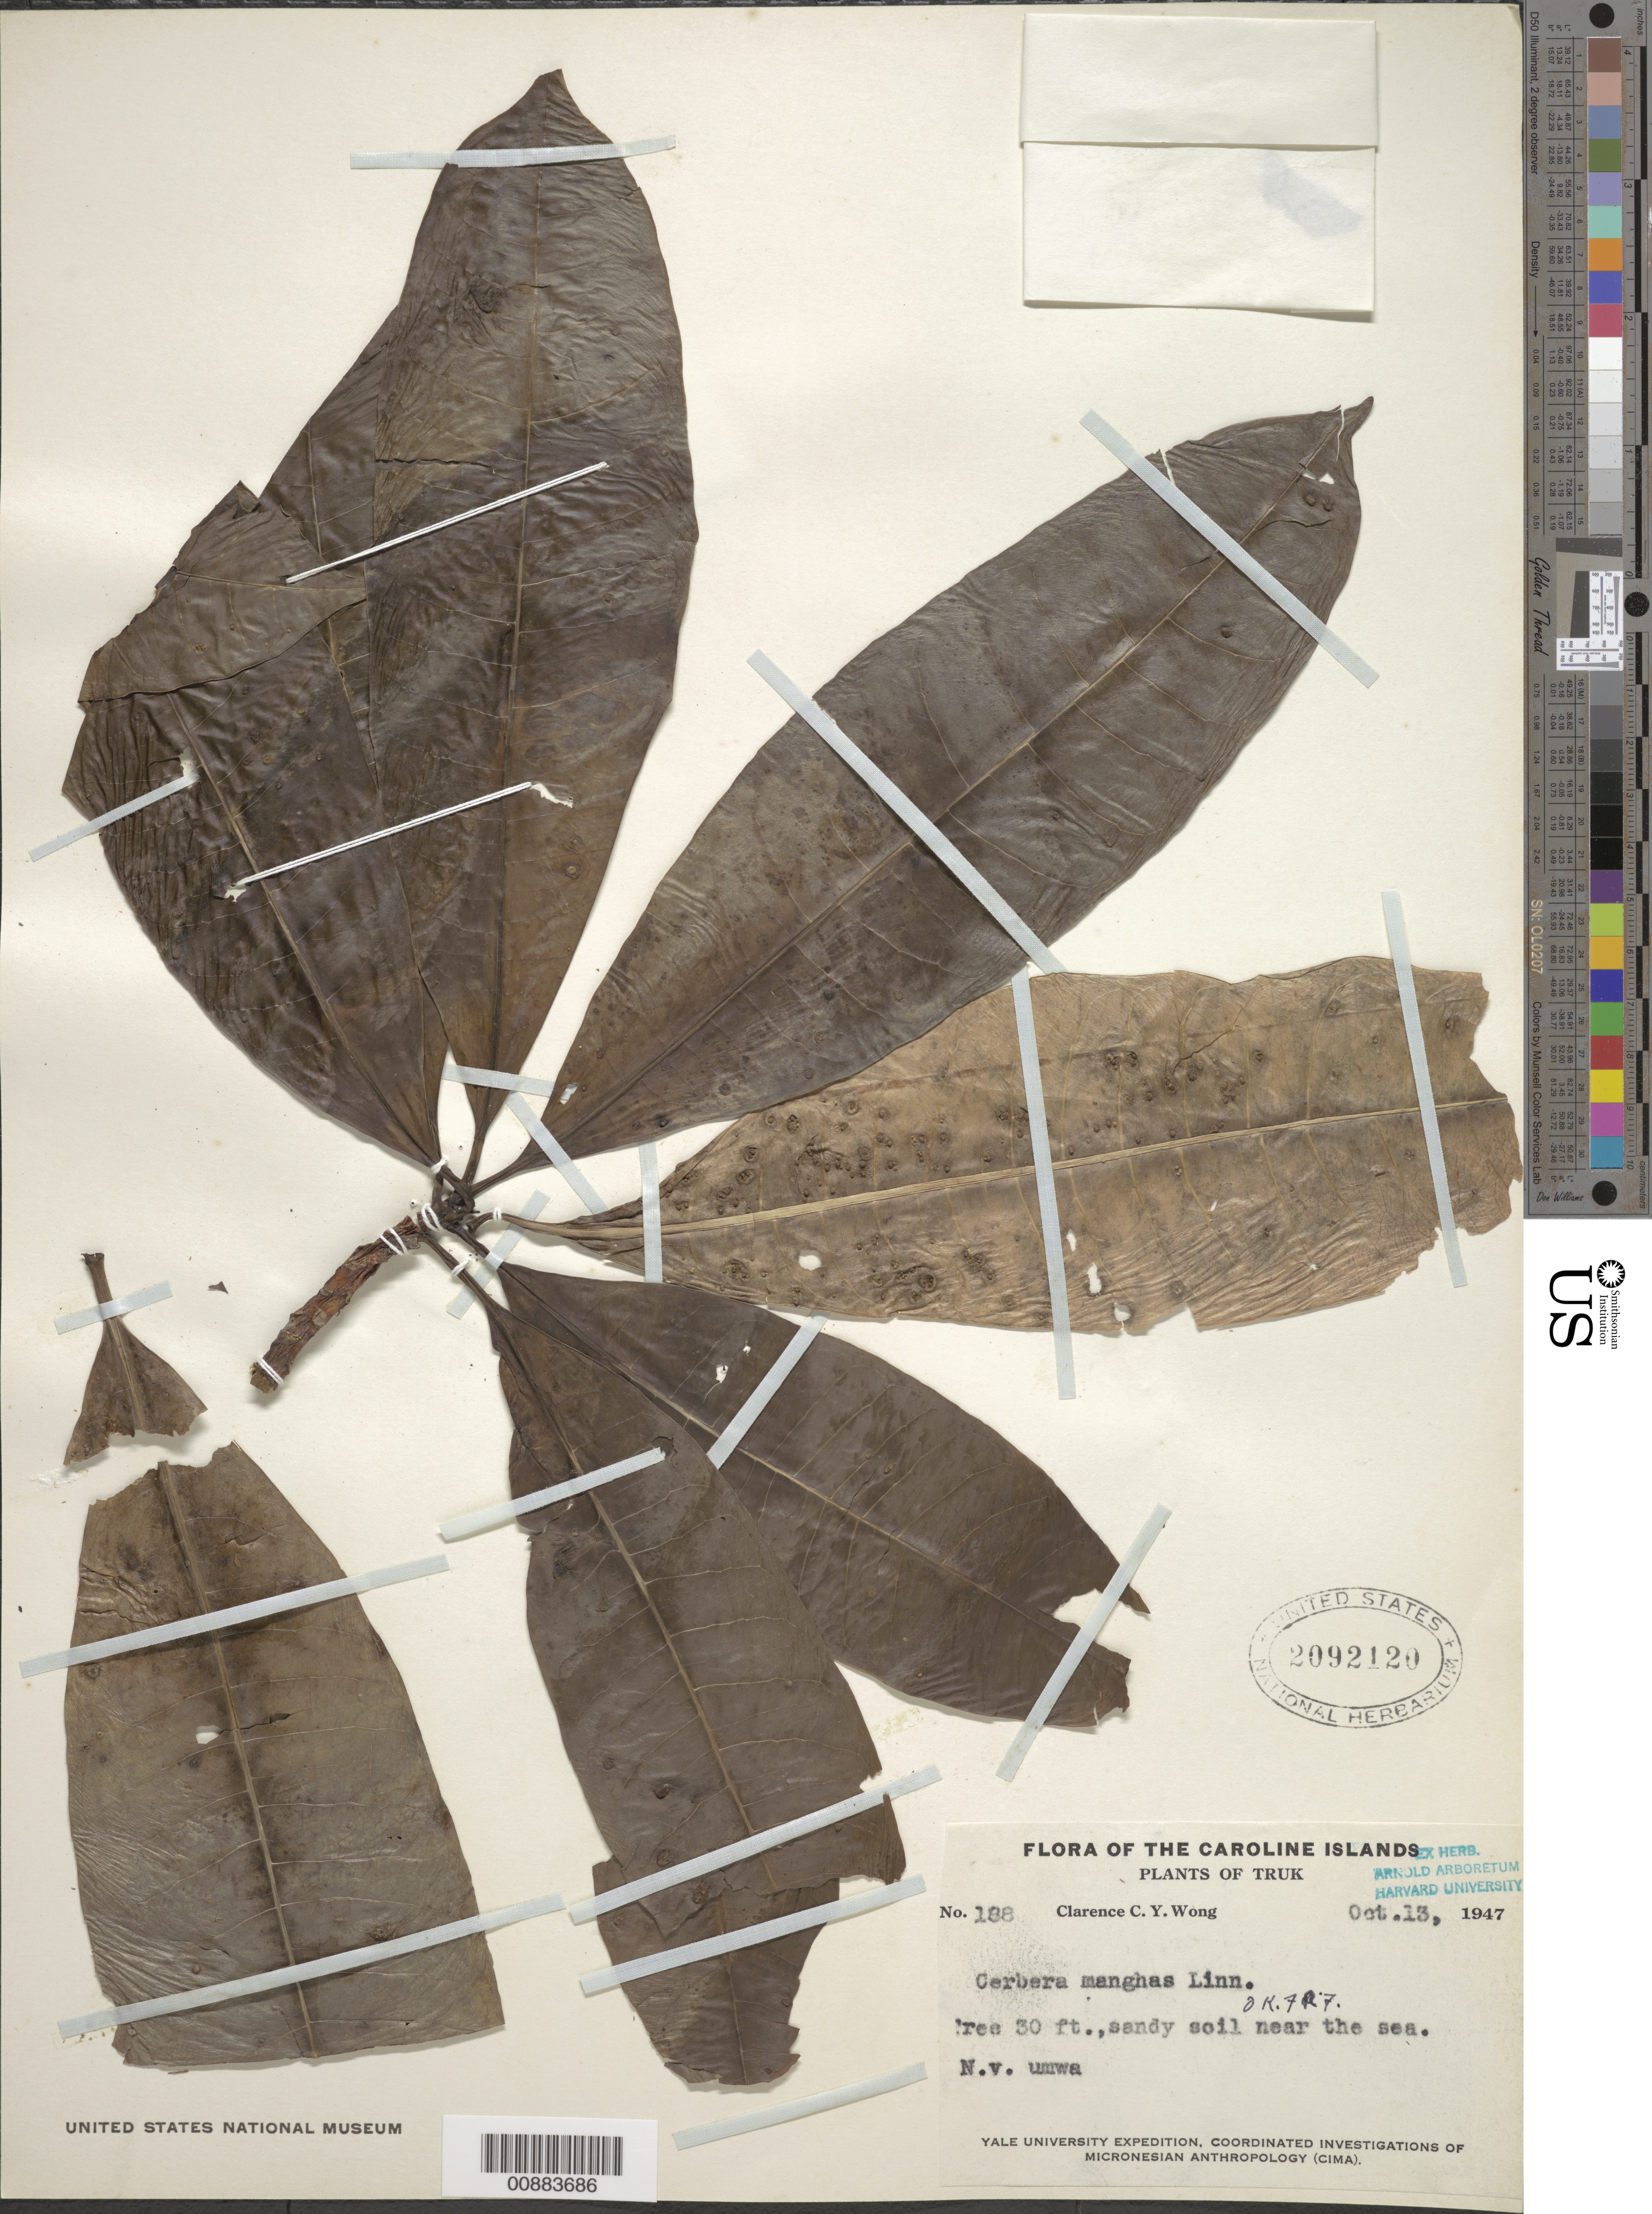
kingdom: Plantae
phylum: Tracheophyta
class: Magnoliopsida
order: Gentianales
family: Apocynaceae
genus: Cerbera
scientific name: Cerbera manghas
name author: L.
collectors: C. Wong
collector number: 188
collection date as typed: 13 Oct 1947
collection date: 1947-10-13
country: Micronesia, Federated States of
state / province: Truk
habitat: Sandy soil near the sea.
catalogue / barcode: US 2092120